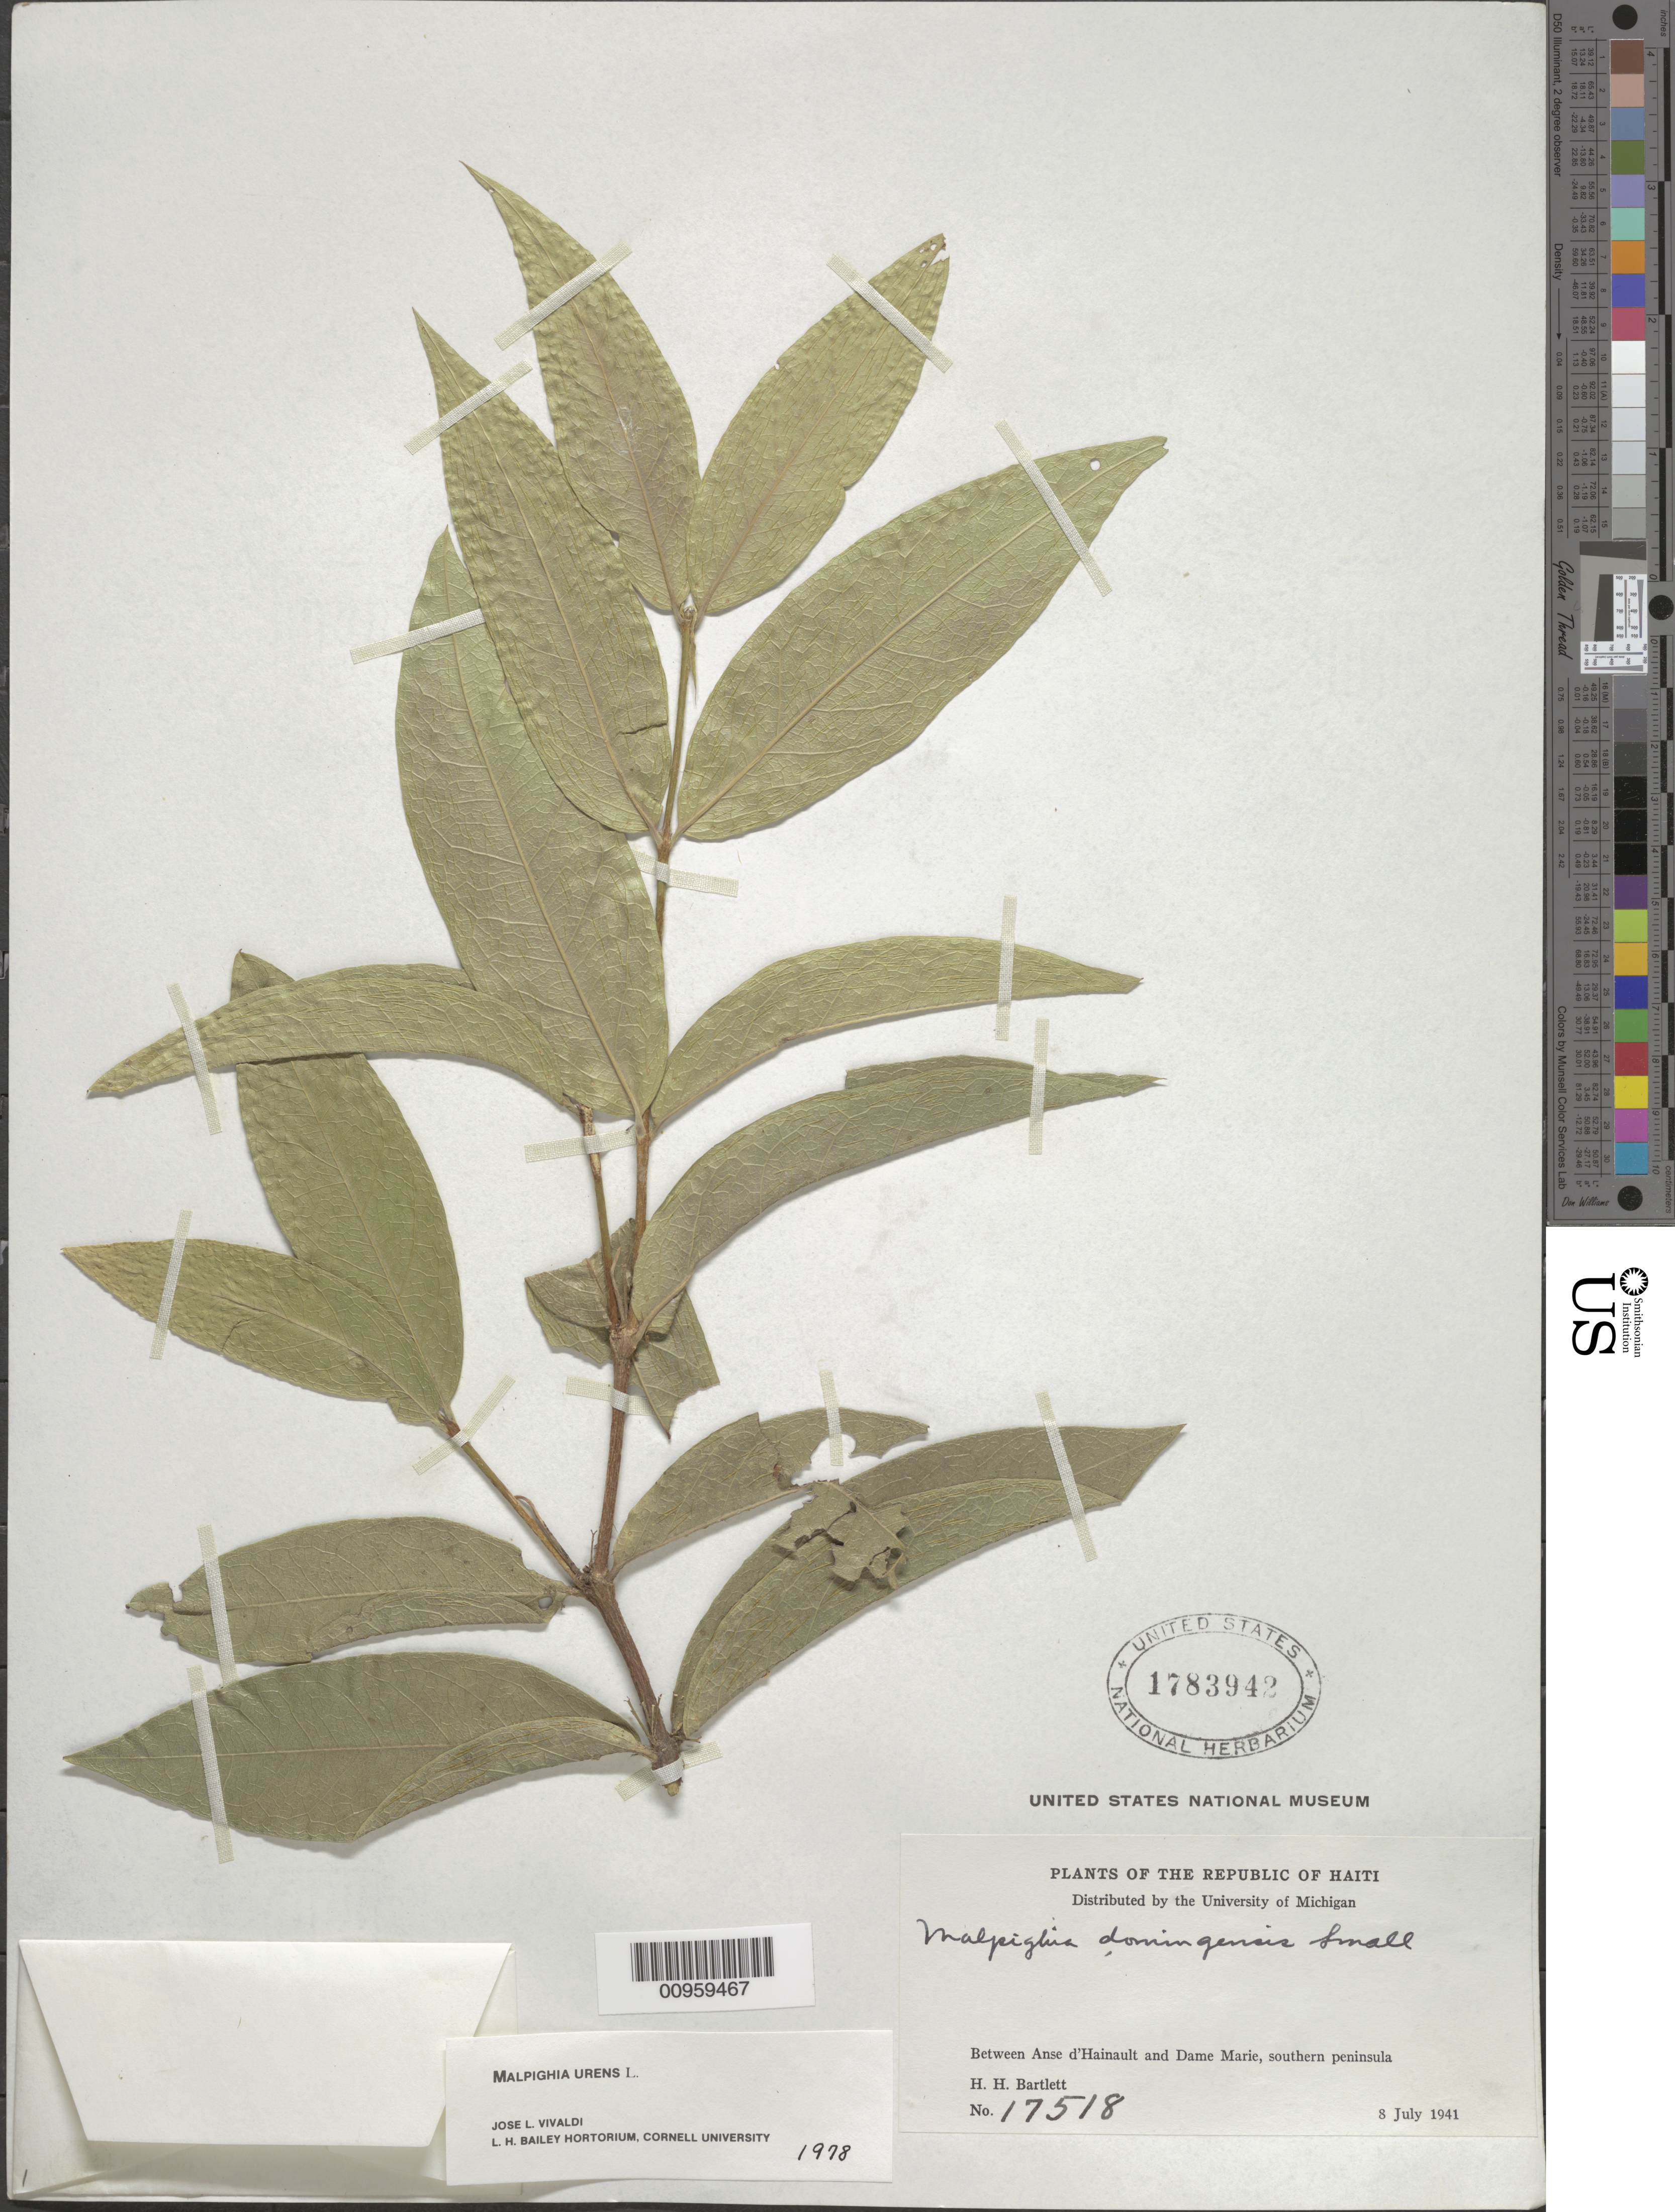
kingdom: Plantae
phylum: Tracheophyta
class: Magnoliopsida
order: Malpighiales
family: Malpighiaceae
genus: Malpighia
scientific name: Malpighia urens subsp. urens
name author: L.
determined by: Vivaldi, J. L., (BH), Cornell University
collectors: H. H. Bartlett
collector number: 17518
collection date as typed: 08 Jul 1941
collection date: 1941-07-08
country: Haiti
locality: Between Anse d'Hainault and Dame Marie, southern peninsula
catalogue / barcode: US 1783942